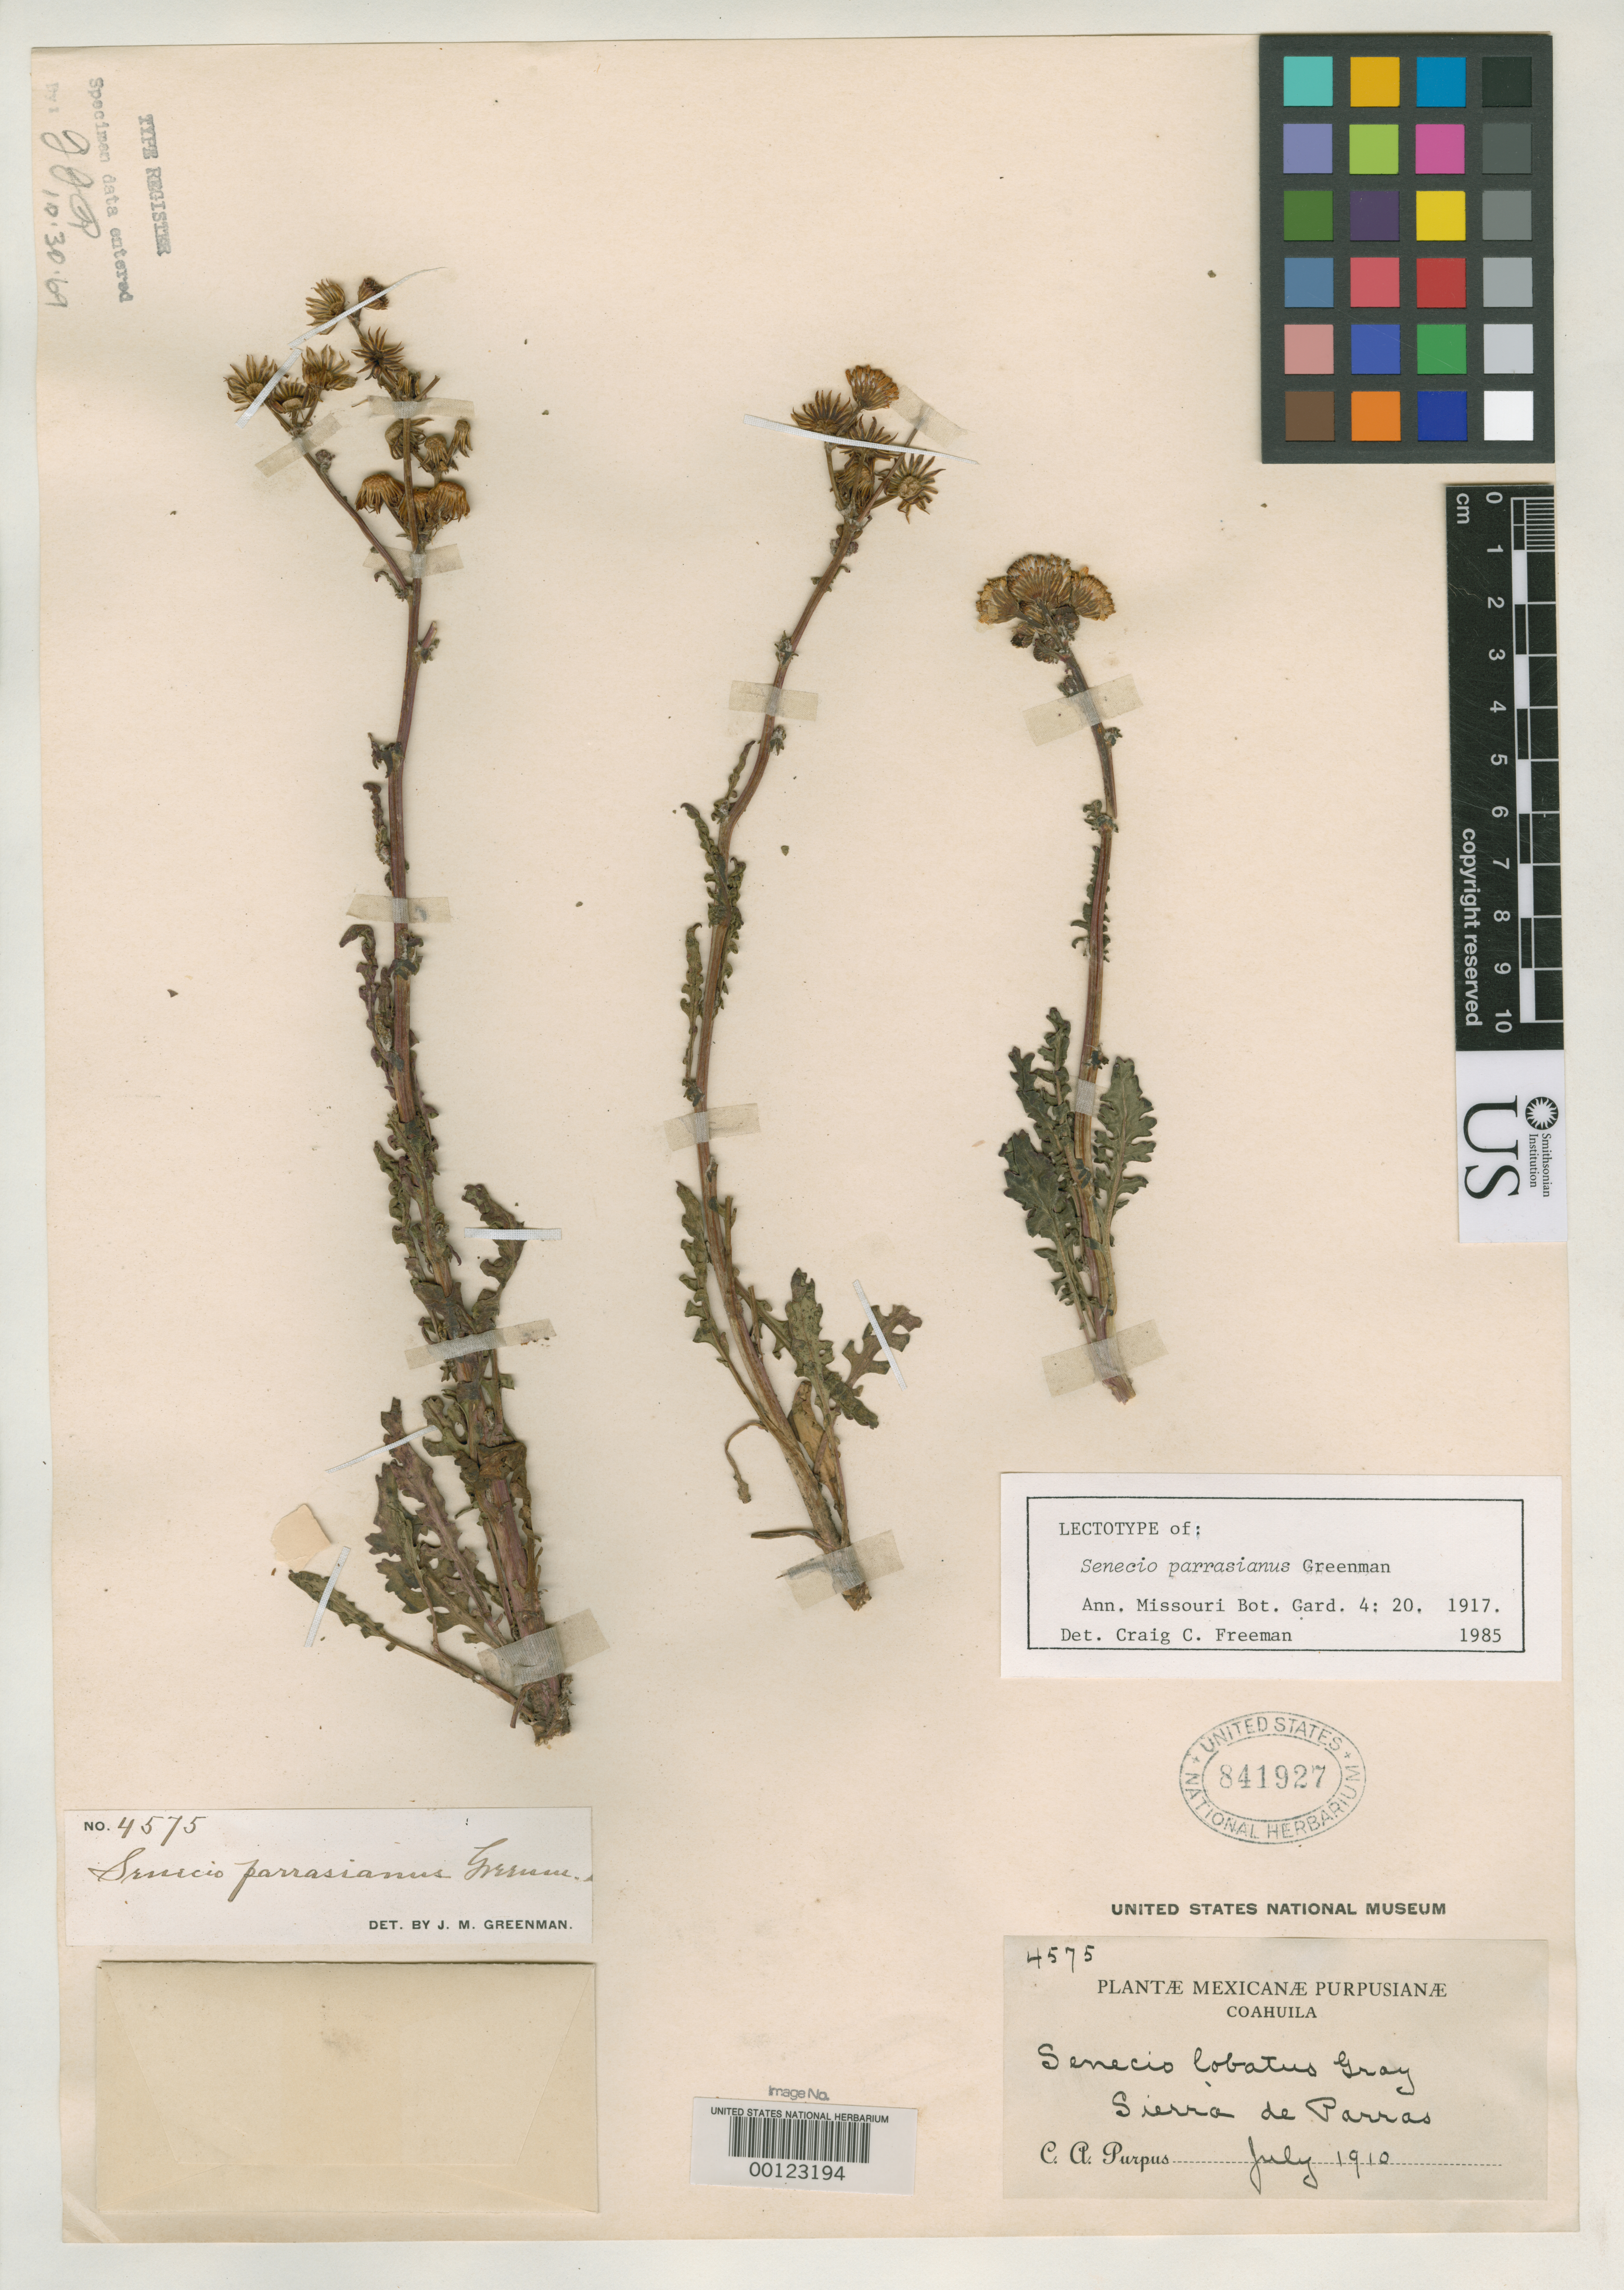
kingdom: Plantae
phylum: Tracheophyta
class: Magnoliopsida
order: Asterales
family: Asteraceae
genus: Senecio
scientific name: Senecio parrasianus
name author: Greenm.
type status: Isotype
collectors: C. A. Purpus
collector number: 4575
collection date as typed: Jul 1910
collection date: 1910-07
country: Mexico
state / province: Coahuila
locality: Sierra de Parras.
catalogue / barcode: US 841927